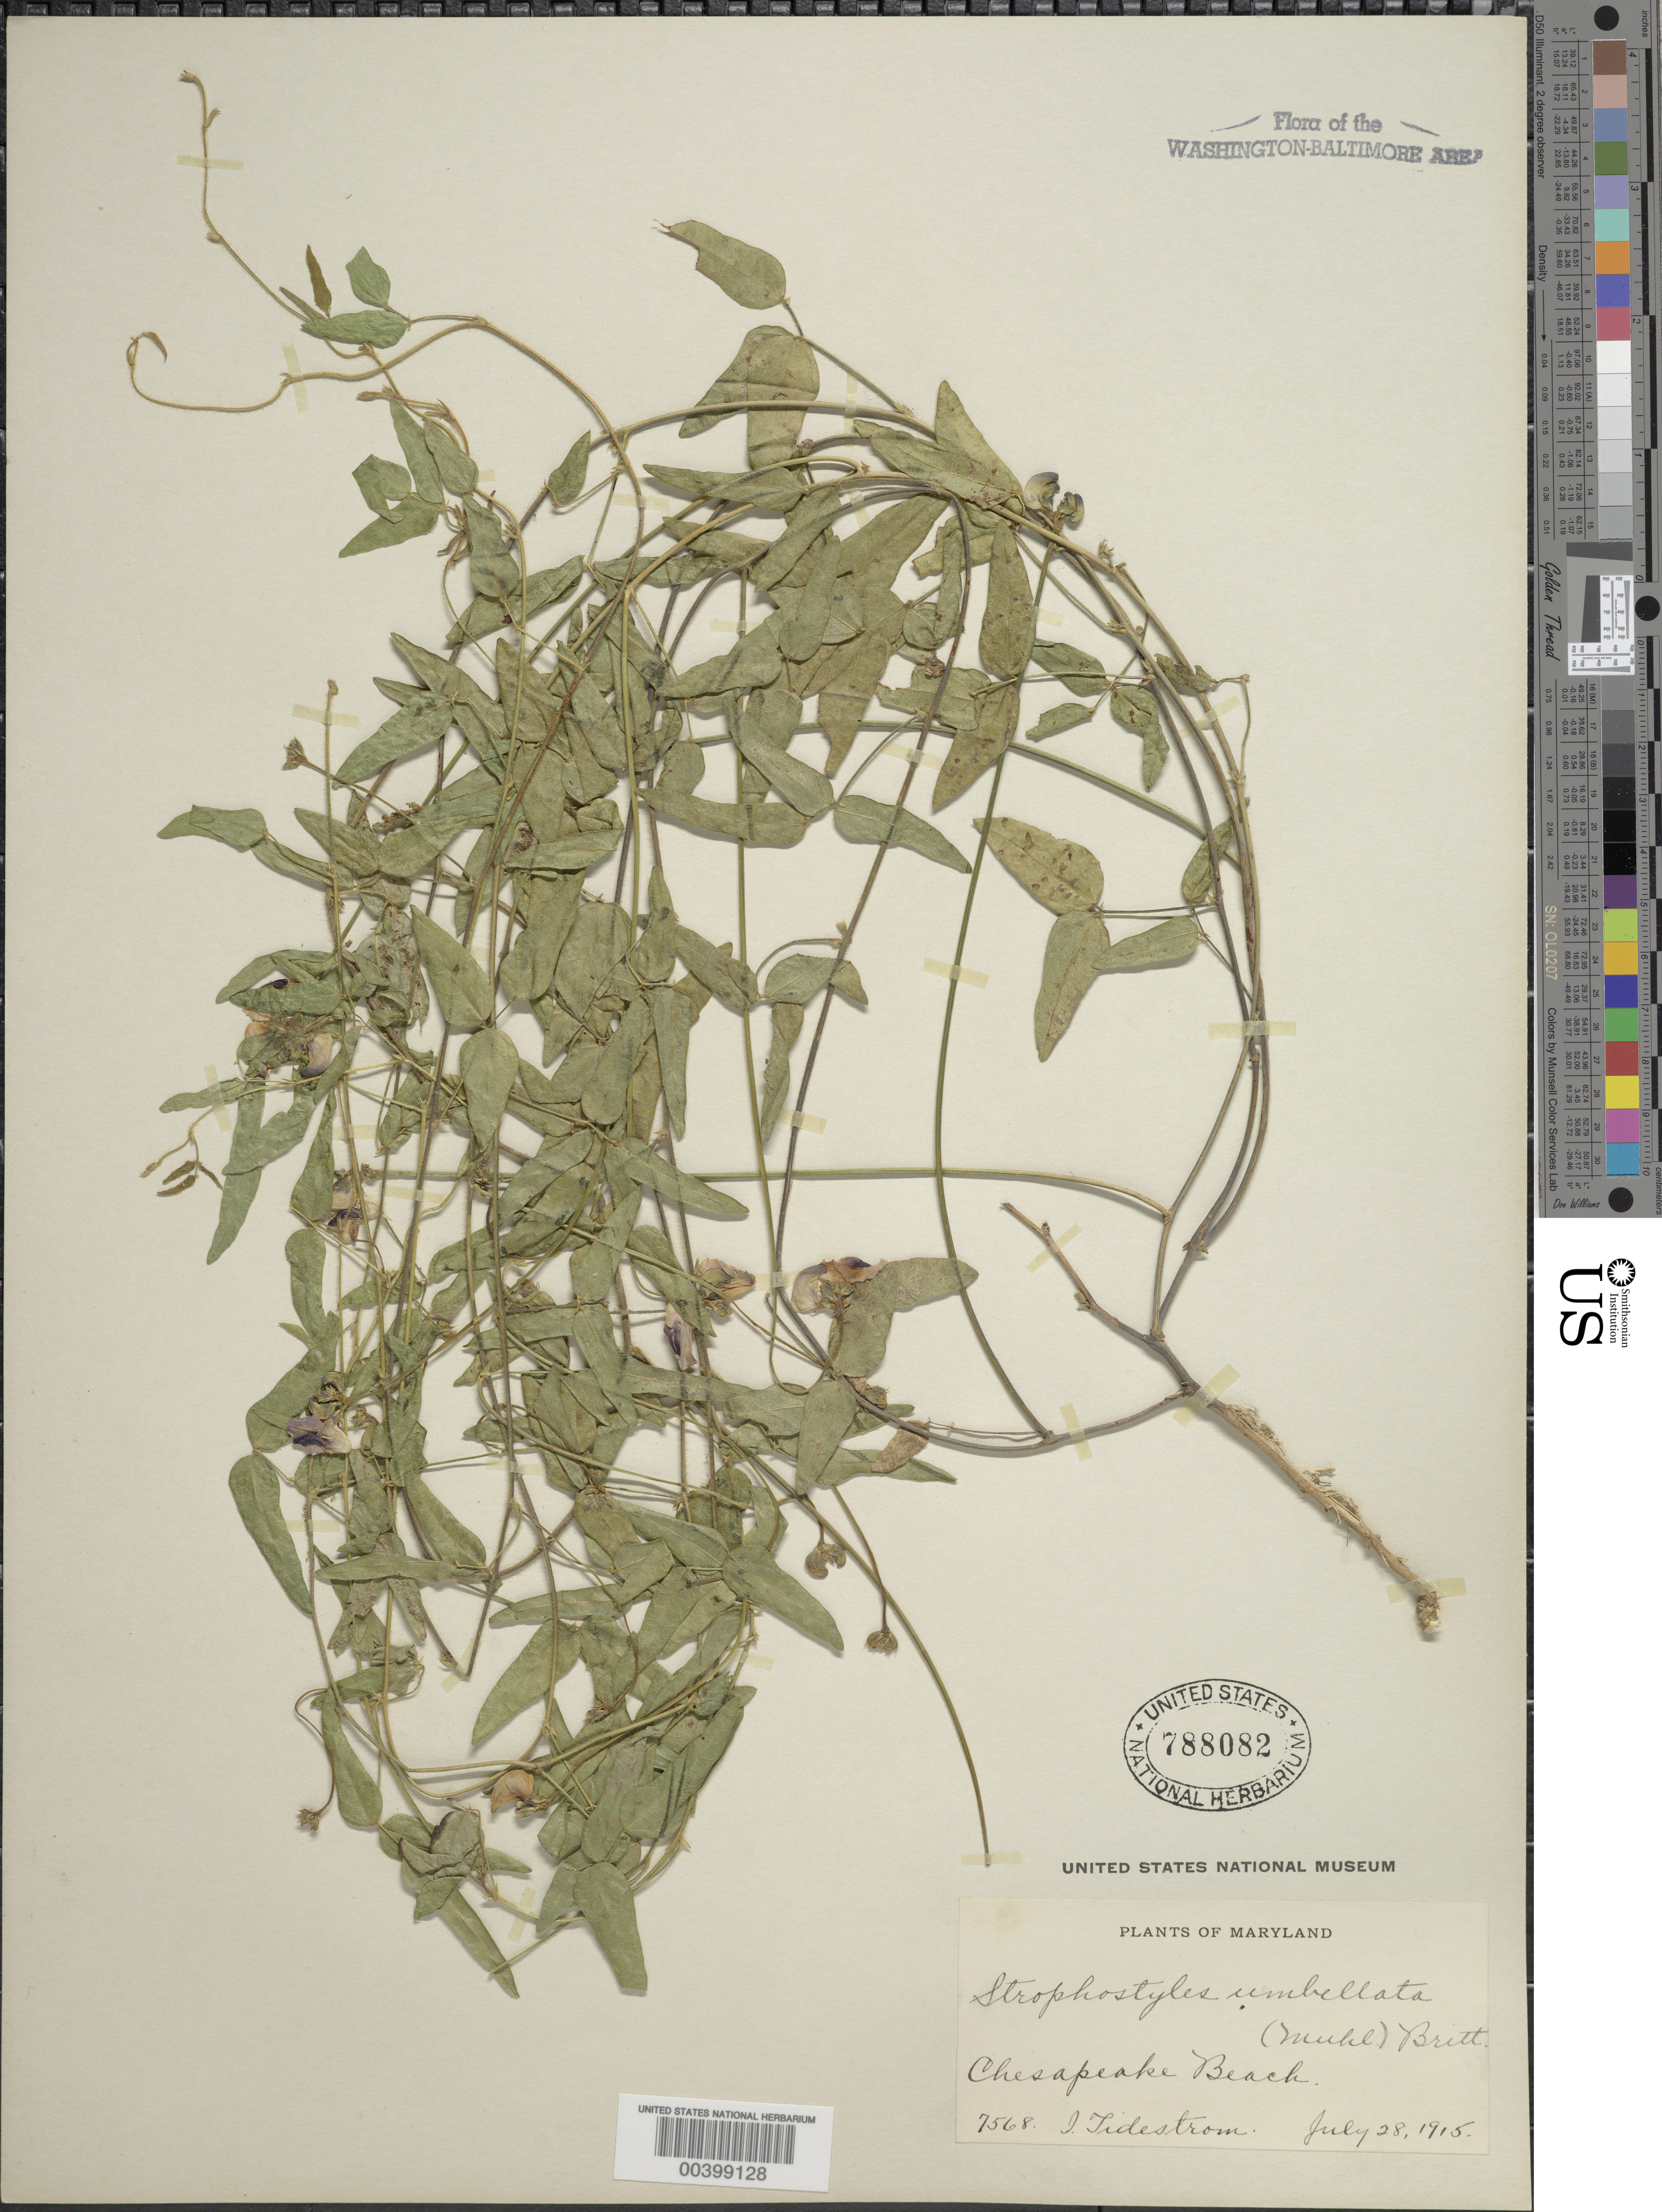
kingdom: Plantae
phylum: Tracheophyta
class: Magnoliopsida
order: Fabales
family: Fabaceae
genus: Strophostyles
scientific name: Strophostyles umbellata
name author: (Muhl. ex Willd.) Britton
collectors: I. F. Tidestrom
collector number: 7586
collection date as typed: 28 Jul 1915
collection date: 1915-07-28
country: United States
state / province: Maryland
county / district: Calvert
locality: Chesapeake Beach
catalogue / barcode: US 788082